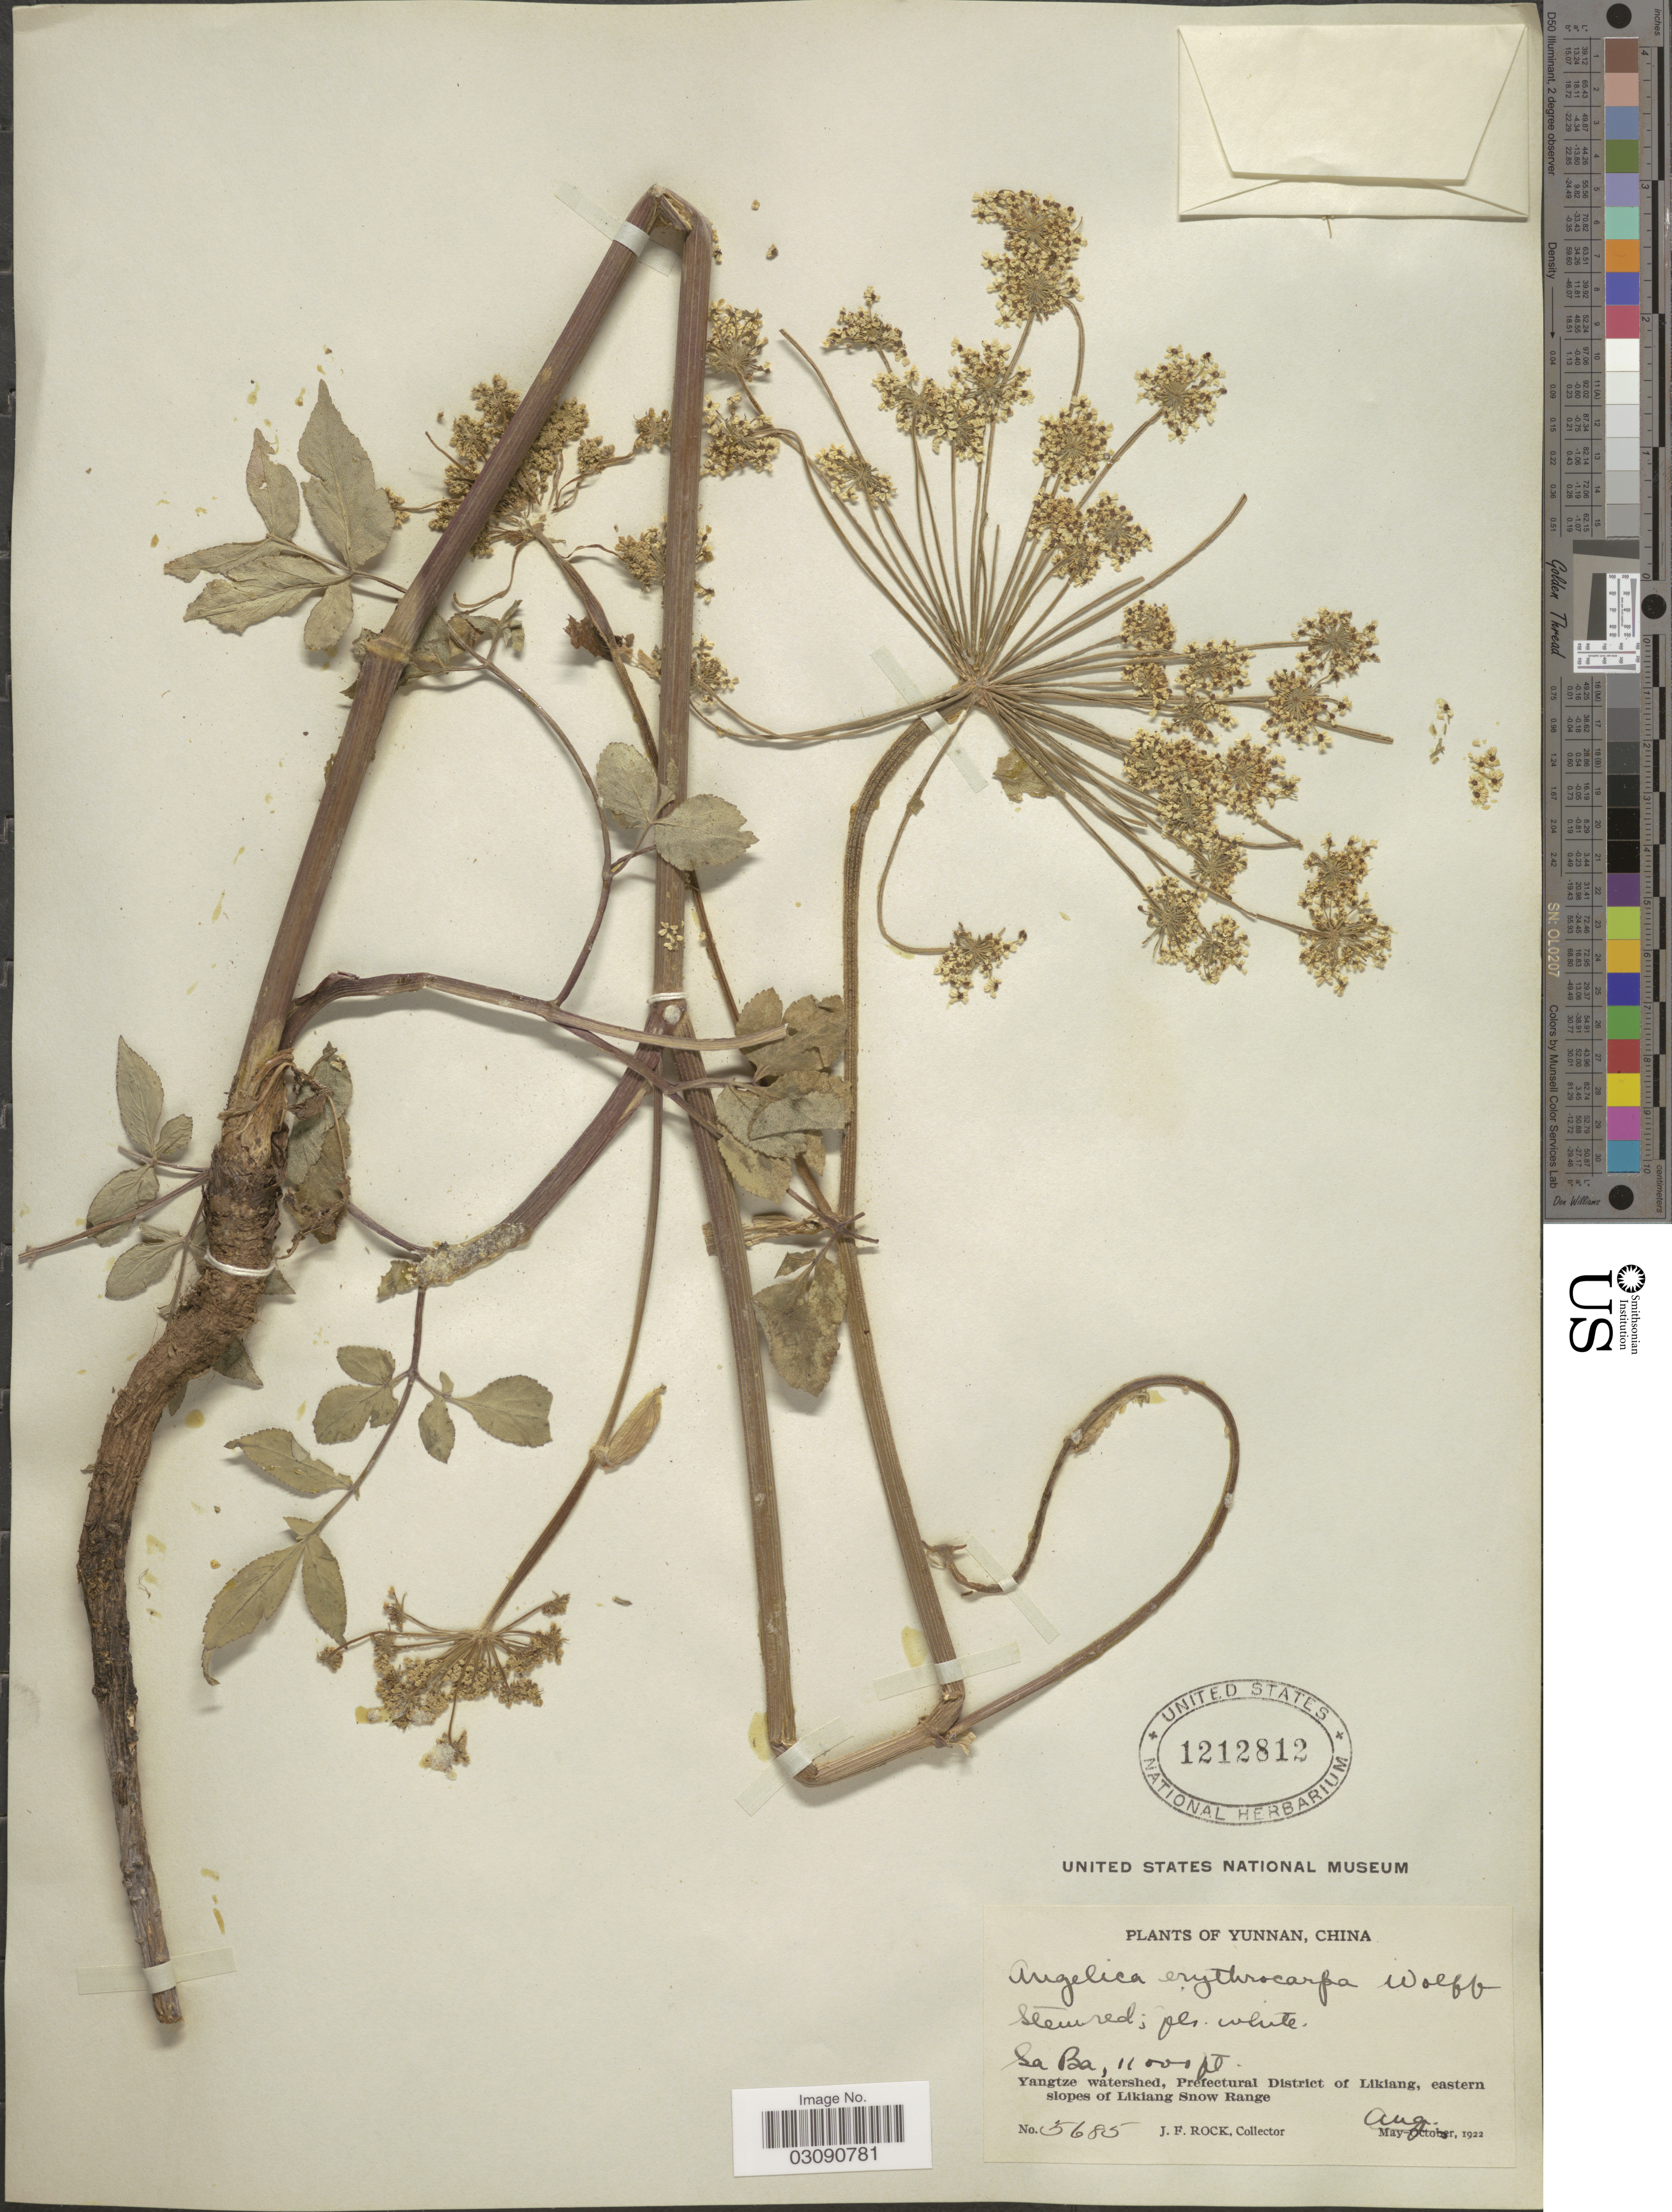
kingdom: Plantae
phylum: Tracheophyta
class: Magnoliopsida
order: Apiales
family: Apiaceae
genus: Angelica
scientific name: Angelica erythrocarpa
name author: H. Wolff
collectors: J. Rock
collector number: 5685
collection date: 1922-08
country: China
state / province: Yunnan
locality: Sa Ba, Yangtze watershed, Prefectural District of Likiang, eastern slopes of Likiang Snow Range.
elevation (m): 3353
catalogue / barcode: US 1212812